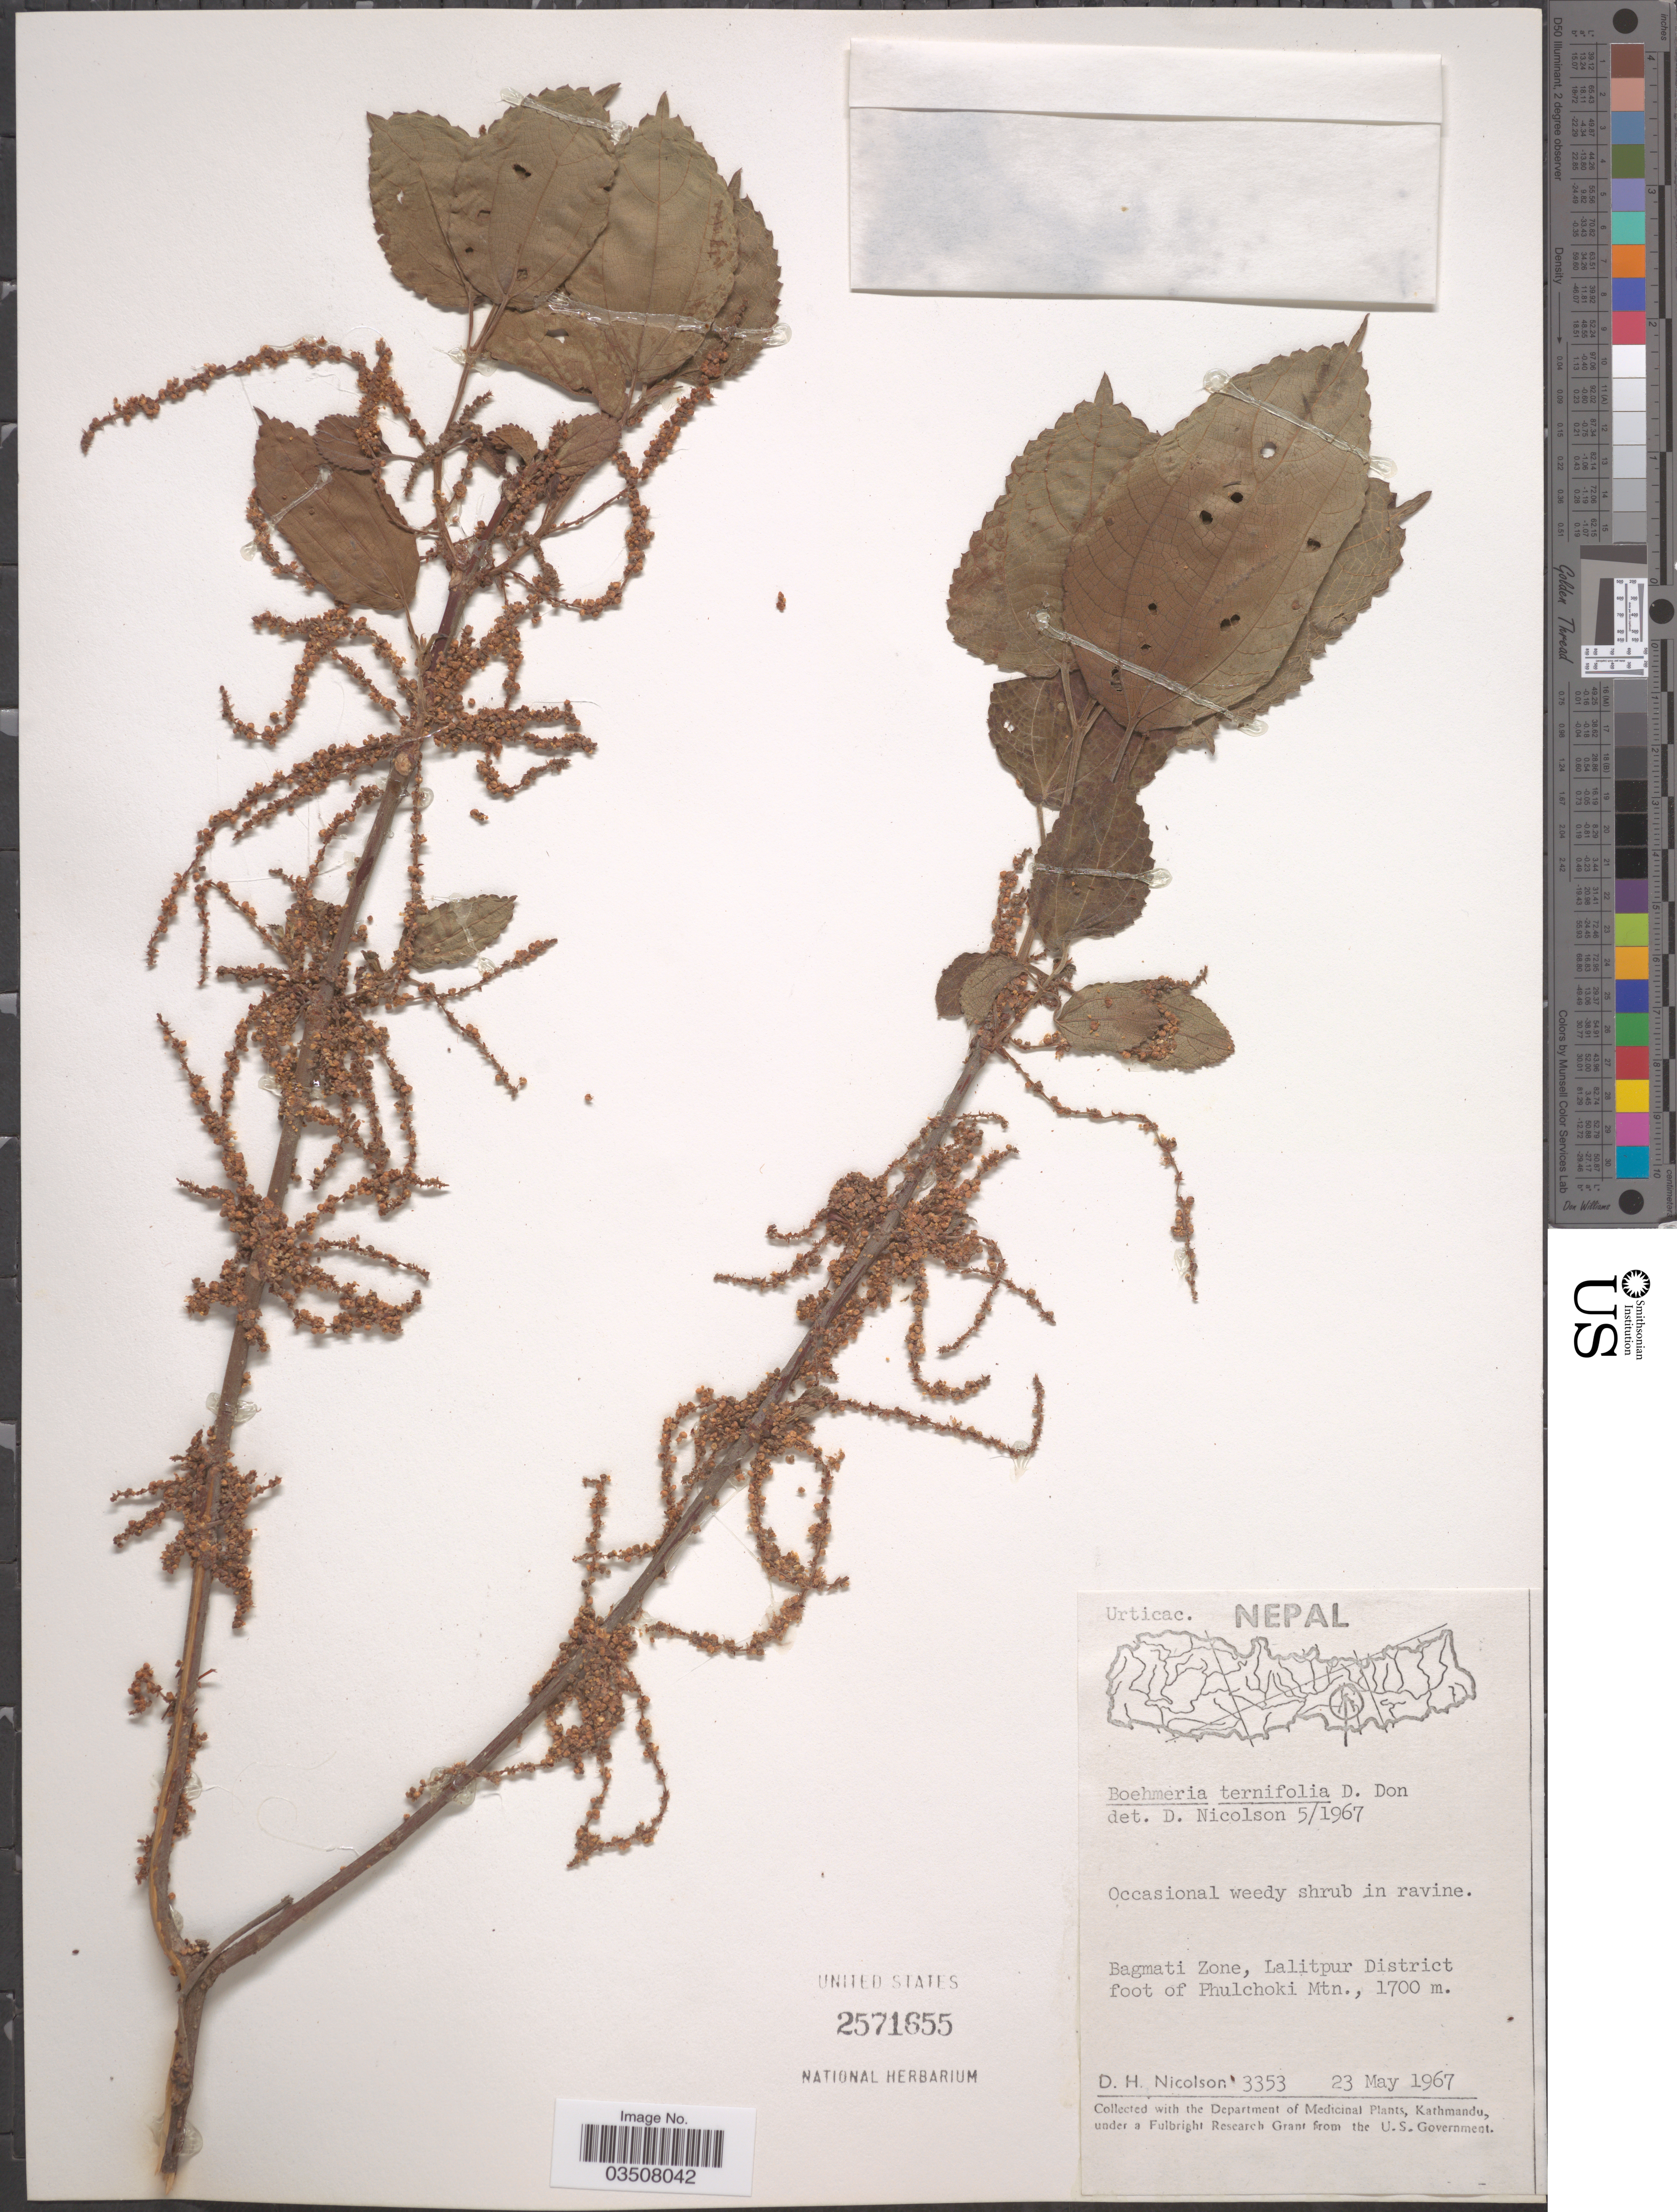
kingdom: Plantae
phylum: Tracheophyta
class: Magnoliopsida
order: Rosales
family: Urticaceae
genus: Boehmeria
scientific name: Boehmeria ternifolia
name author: D. Don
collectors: D. H. Nicolson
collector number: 3353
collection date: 1967-05-23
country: Nepal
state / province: Bagmati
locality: Bagmati Zone, Lalitpur District, foot of Phulchoki Mtn.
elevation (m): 1700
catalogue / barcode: US 2571655